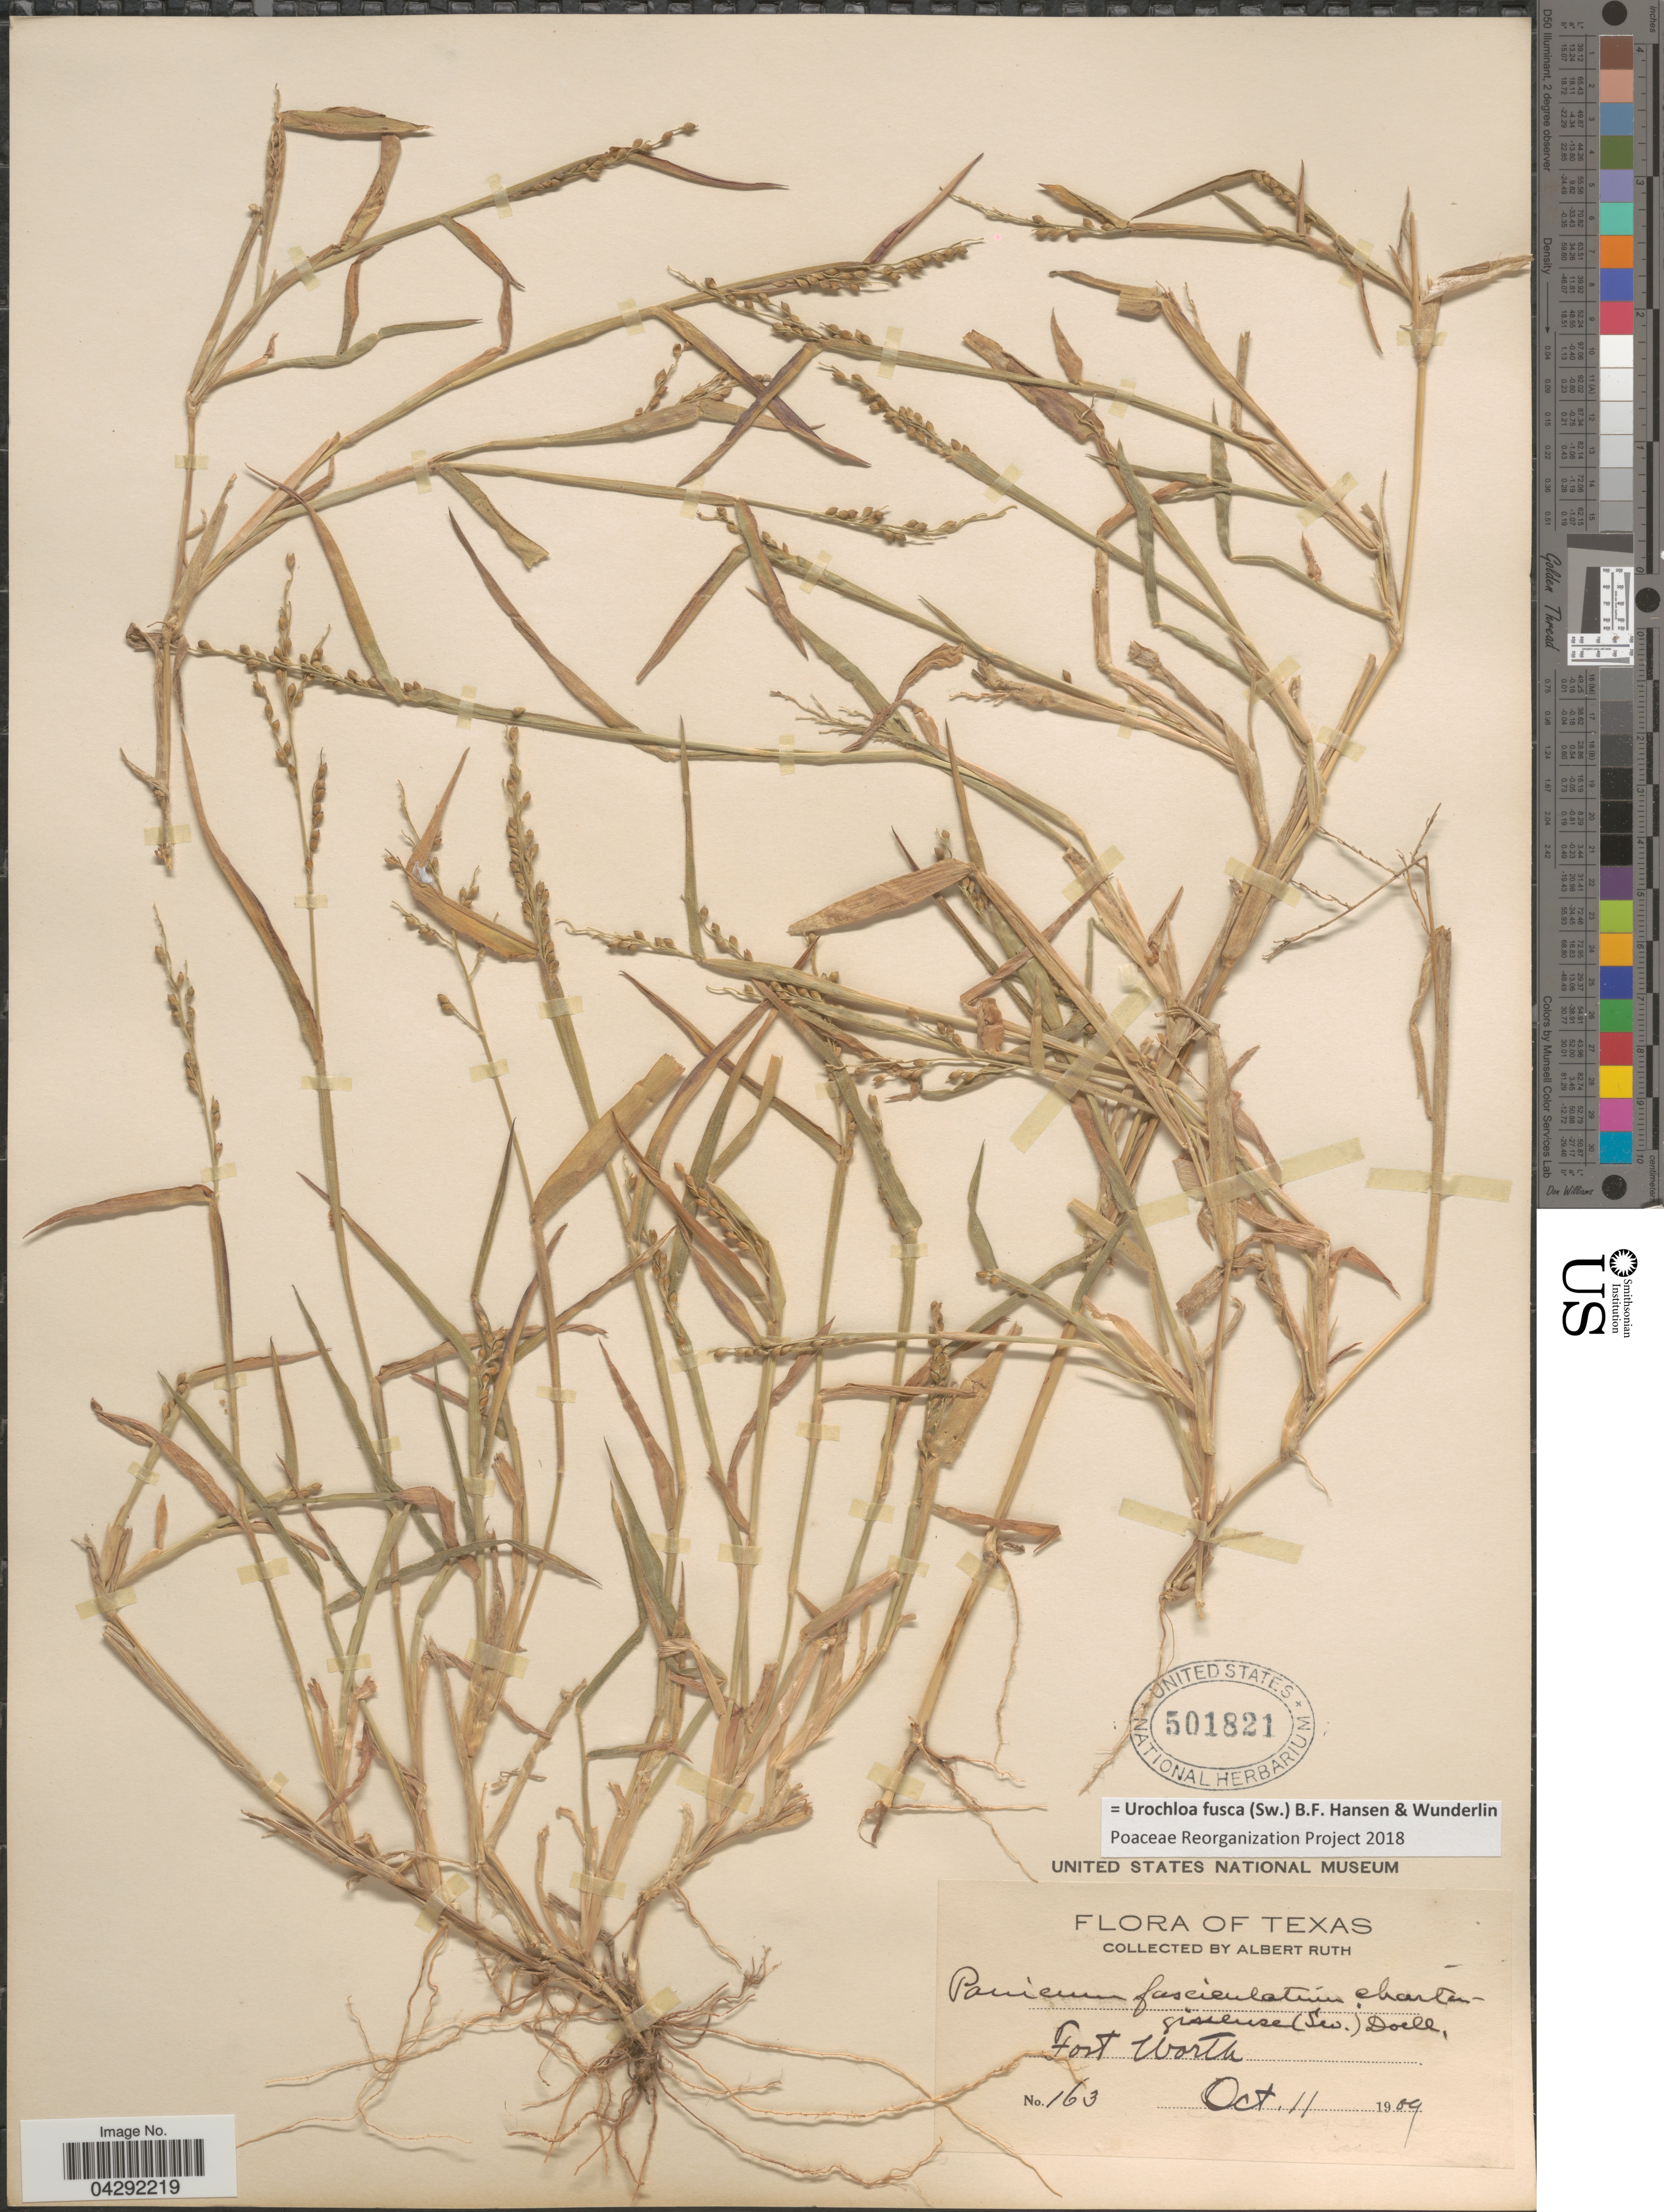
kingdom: Plantae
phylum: Tracheophyta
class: Liliopsida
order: Poales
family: Poaceae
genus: Urochloa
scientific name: Urochloa fusca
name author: (Sw.) B.F. Hansen & Wunderlin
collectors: A. C. Smith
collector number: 163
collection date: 1909-10-11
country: United States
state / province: Texas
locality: Fort Worth.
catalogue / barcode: US 501821